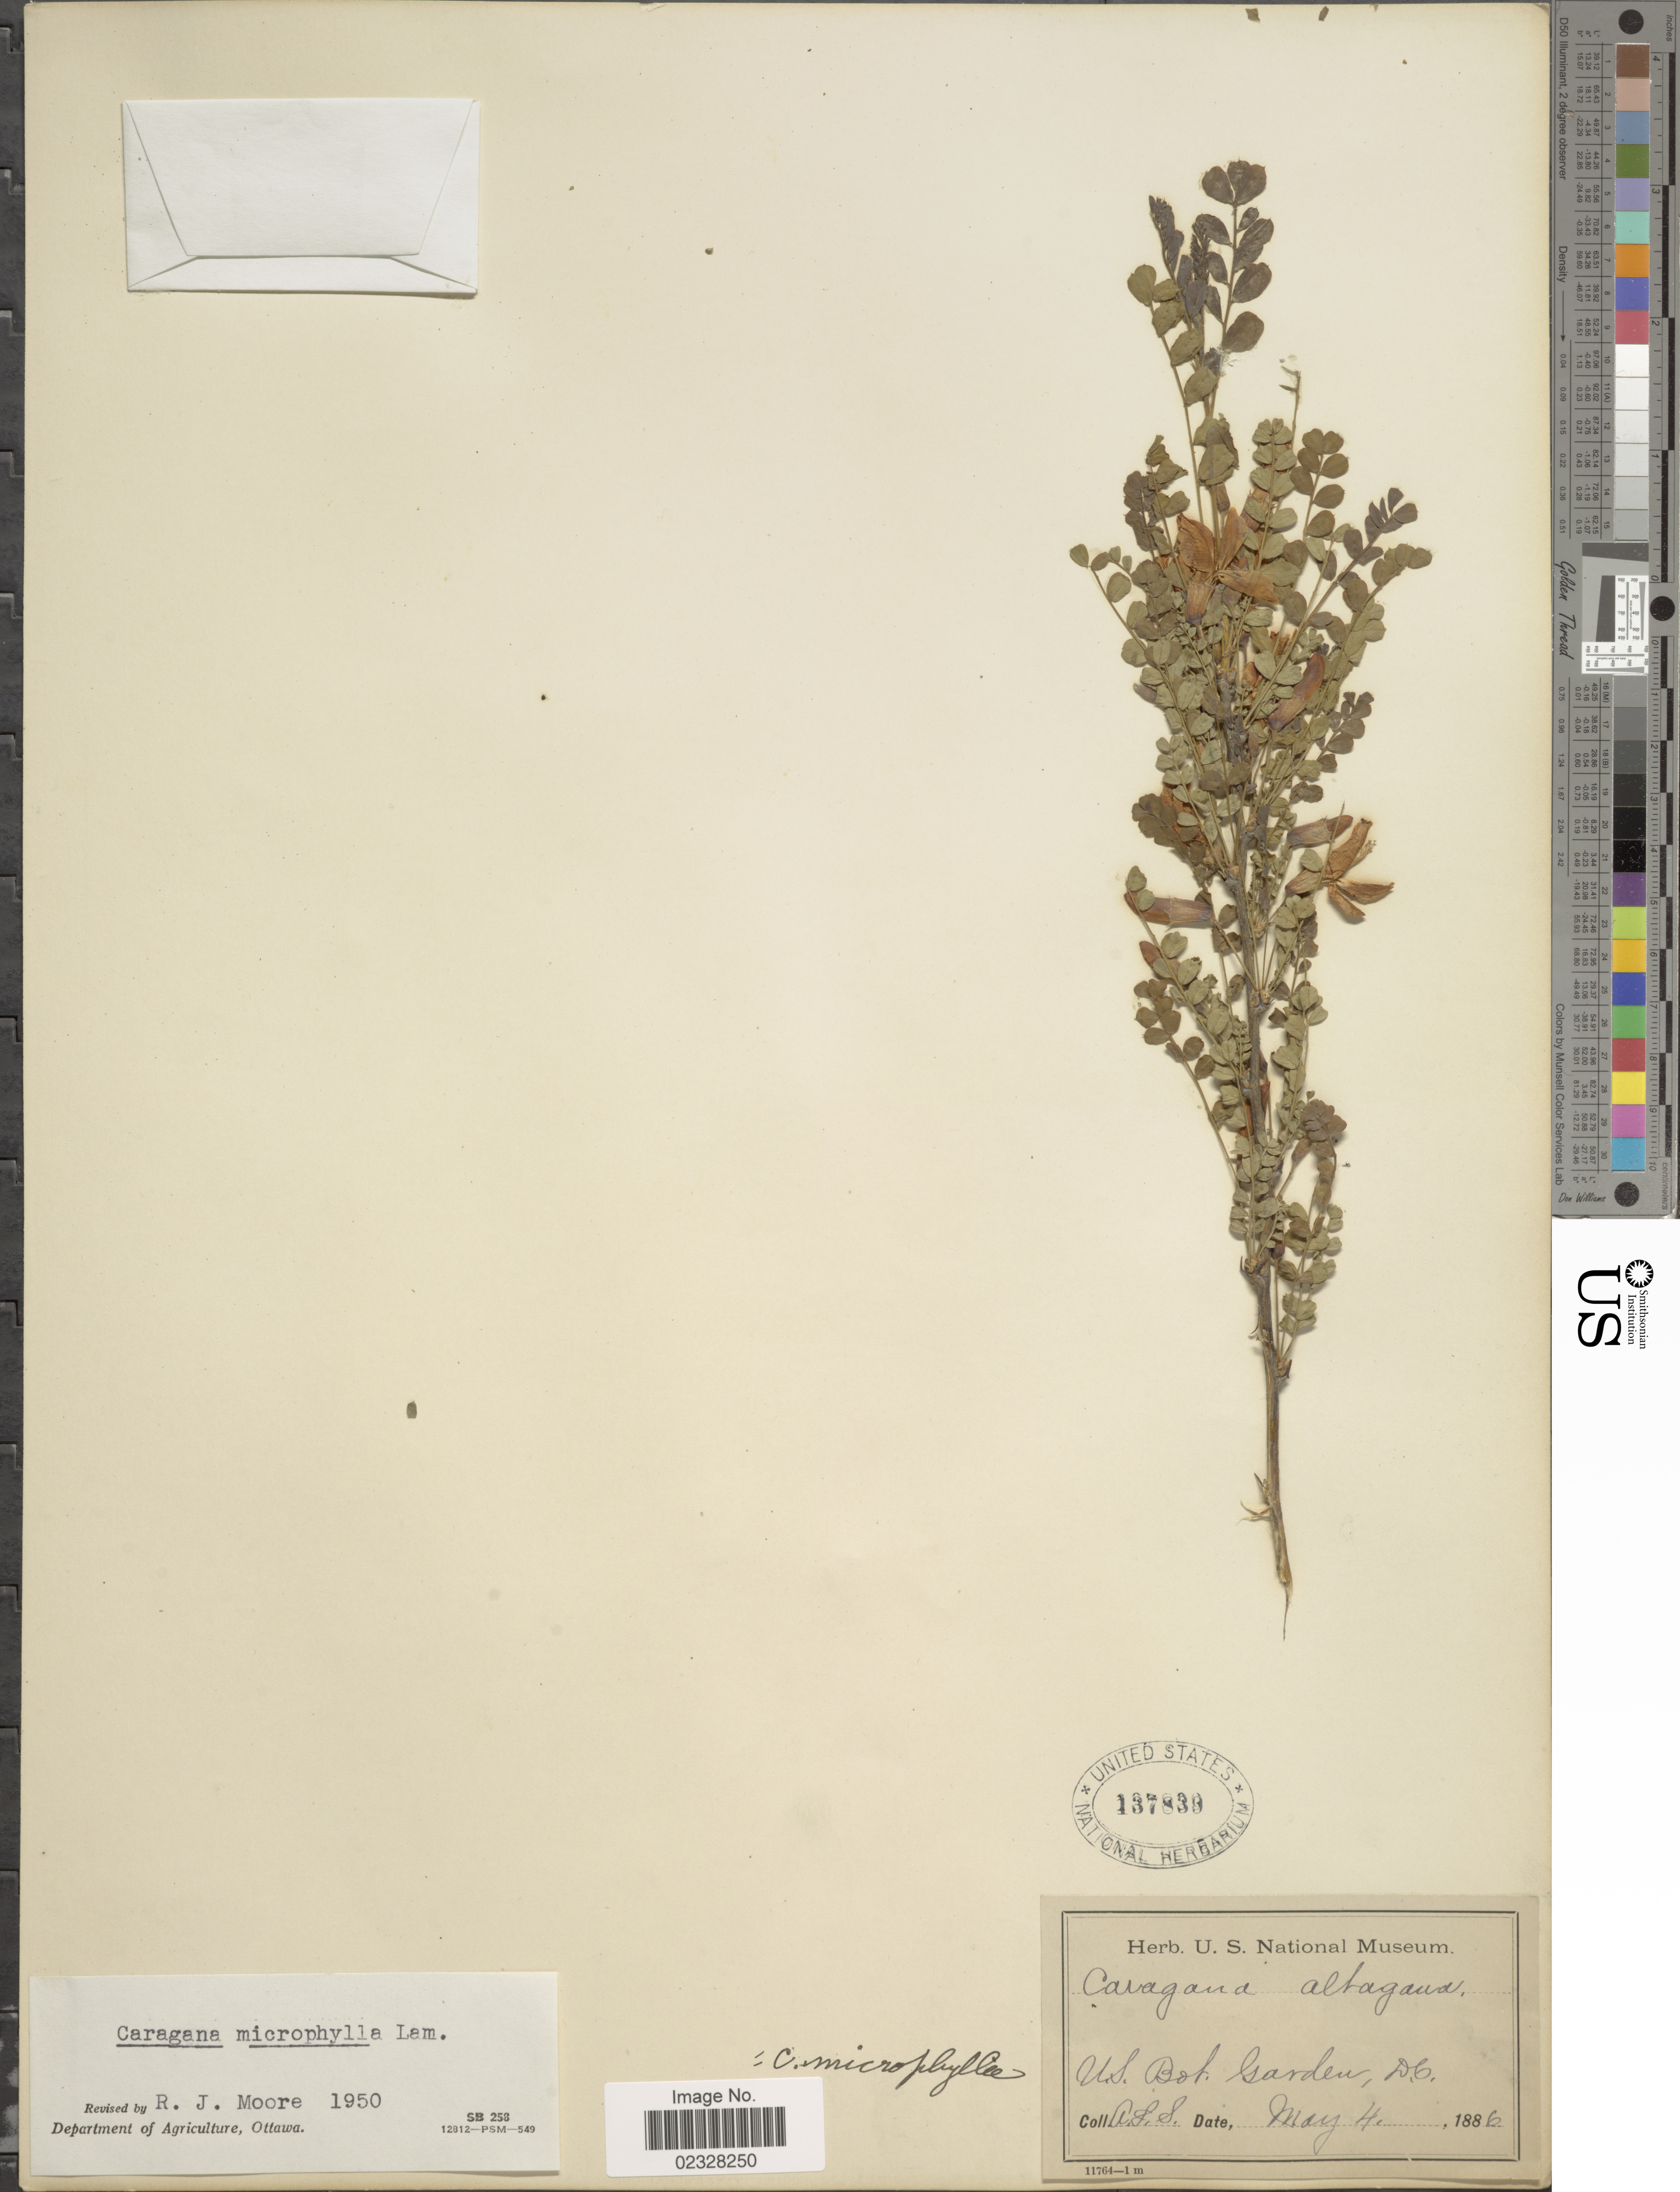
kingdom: Plantae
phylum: Tracheophyta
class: Magnoliopsida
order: Fabales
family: Fabaceae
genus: Caragana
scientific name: Caragana microphylla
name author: Lam.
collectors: A. L. S.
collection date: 1886-05-04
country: United States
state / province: District of Columbia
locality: U.S. Bot. Garden.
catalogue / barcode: US 137830